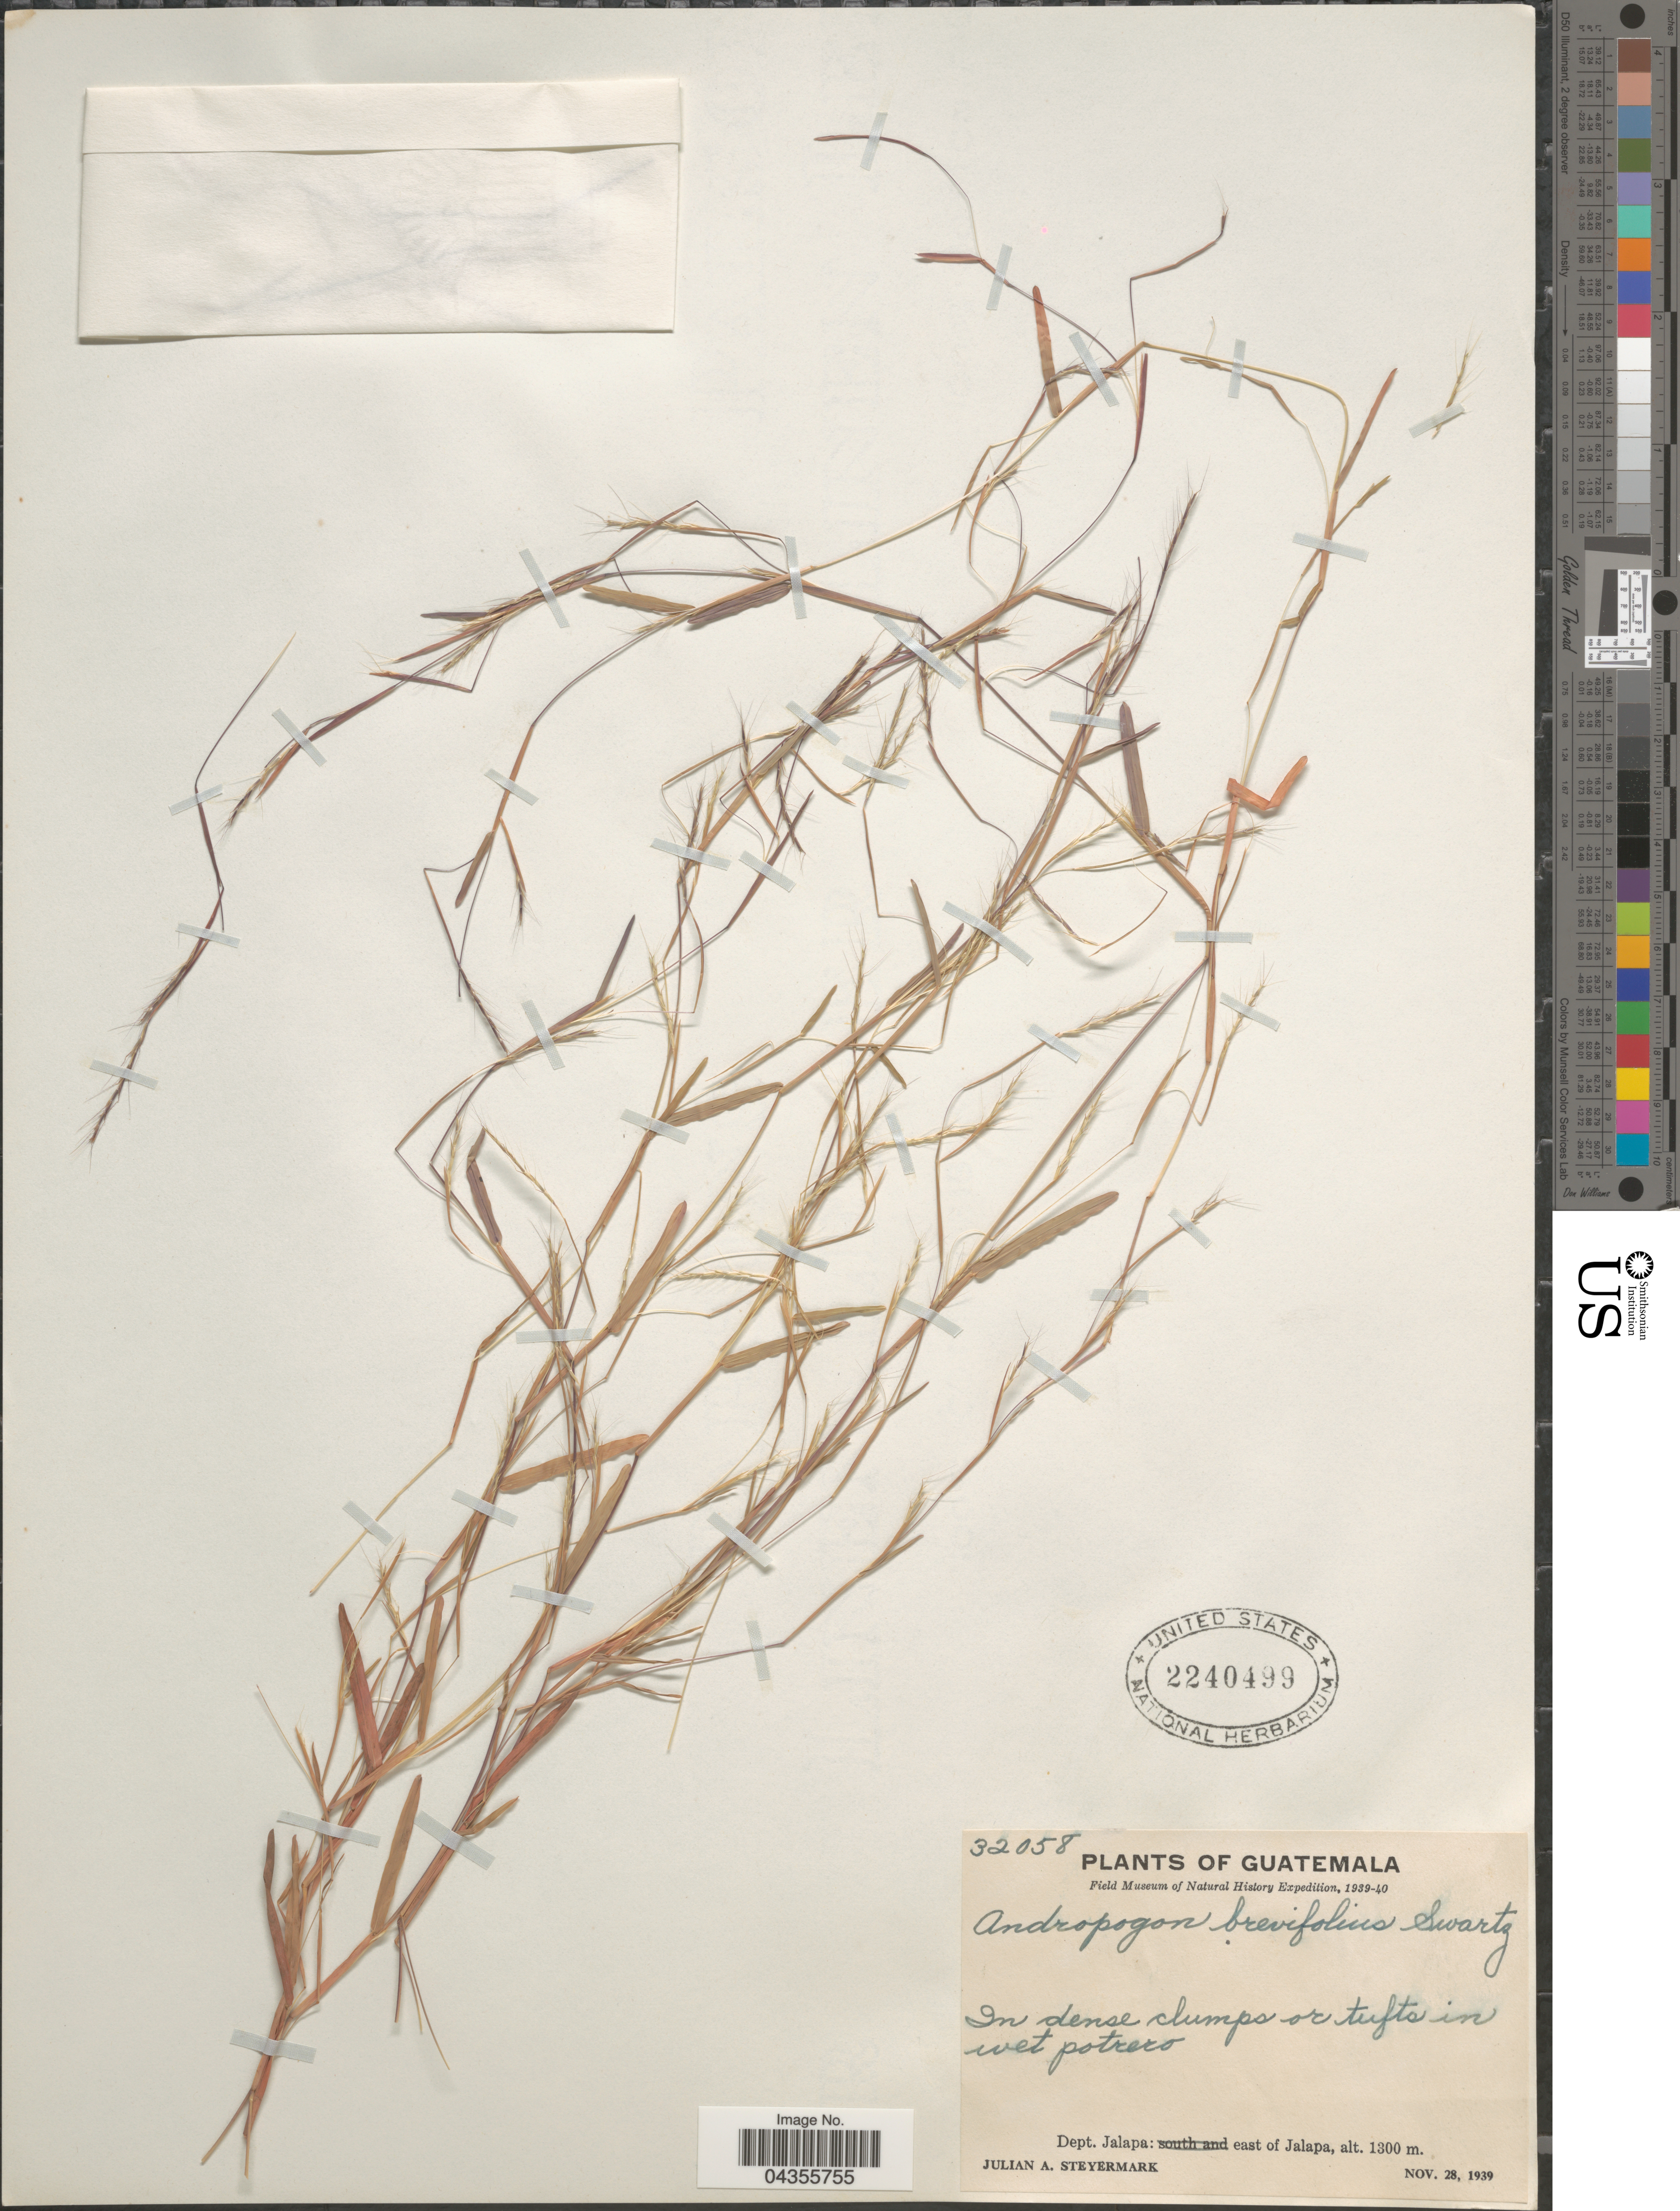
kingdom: Plantae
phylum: Tracheophyta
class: Liliopsida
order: Poales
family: Poaceae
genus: Schizachyrium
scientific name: Schizachyrium brevifolium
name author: (Sw.) Nees ex Büse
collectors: J. Steyermark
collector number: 32058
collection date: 1939-11-28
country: Guatemala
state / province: Jalapa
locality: Field Museum of Natural History Expedition, 1939-40. In dense clumps or tufts in wet potrero. Dept. Jalapa: east of Jalapa.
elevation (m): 1300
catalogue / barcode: US 2240499